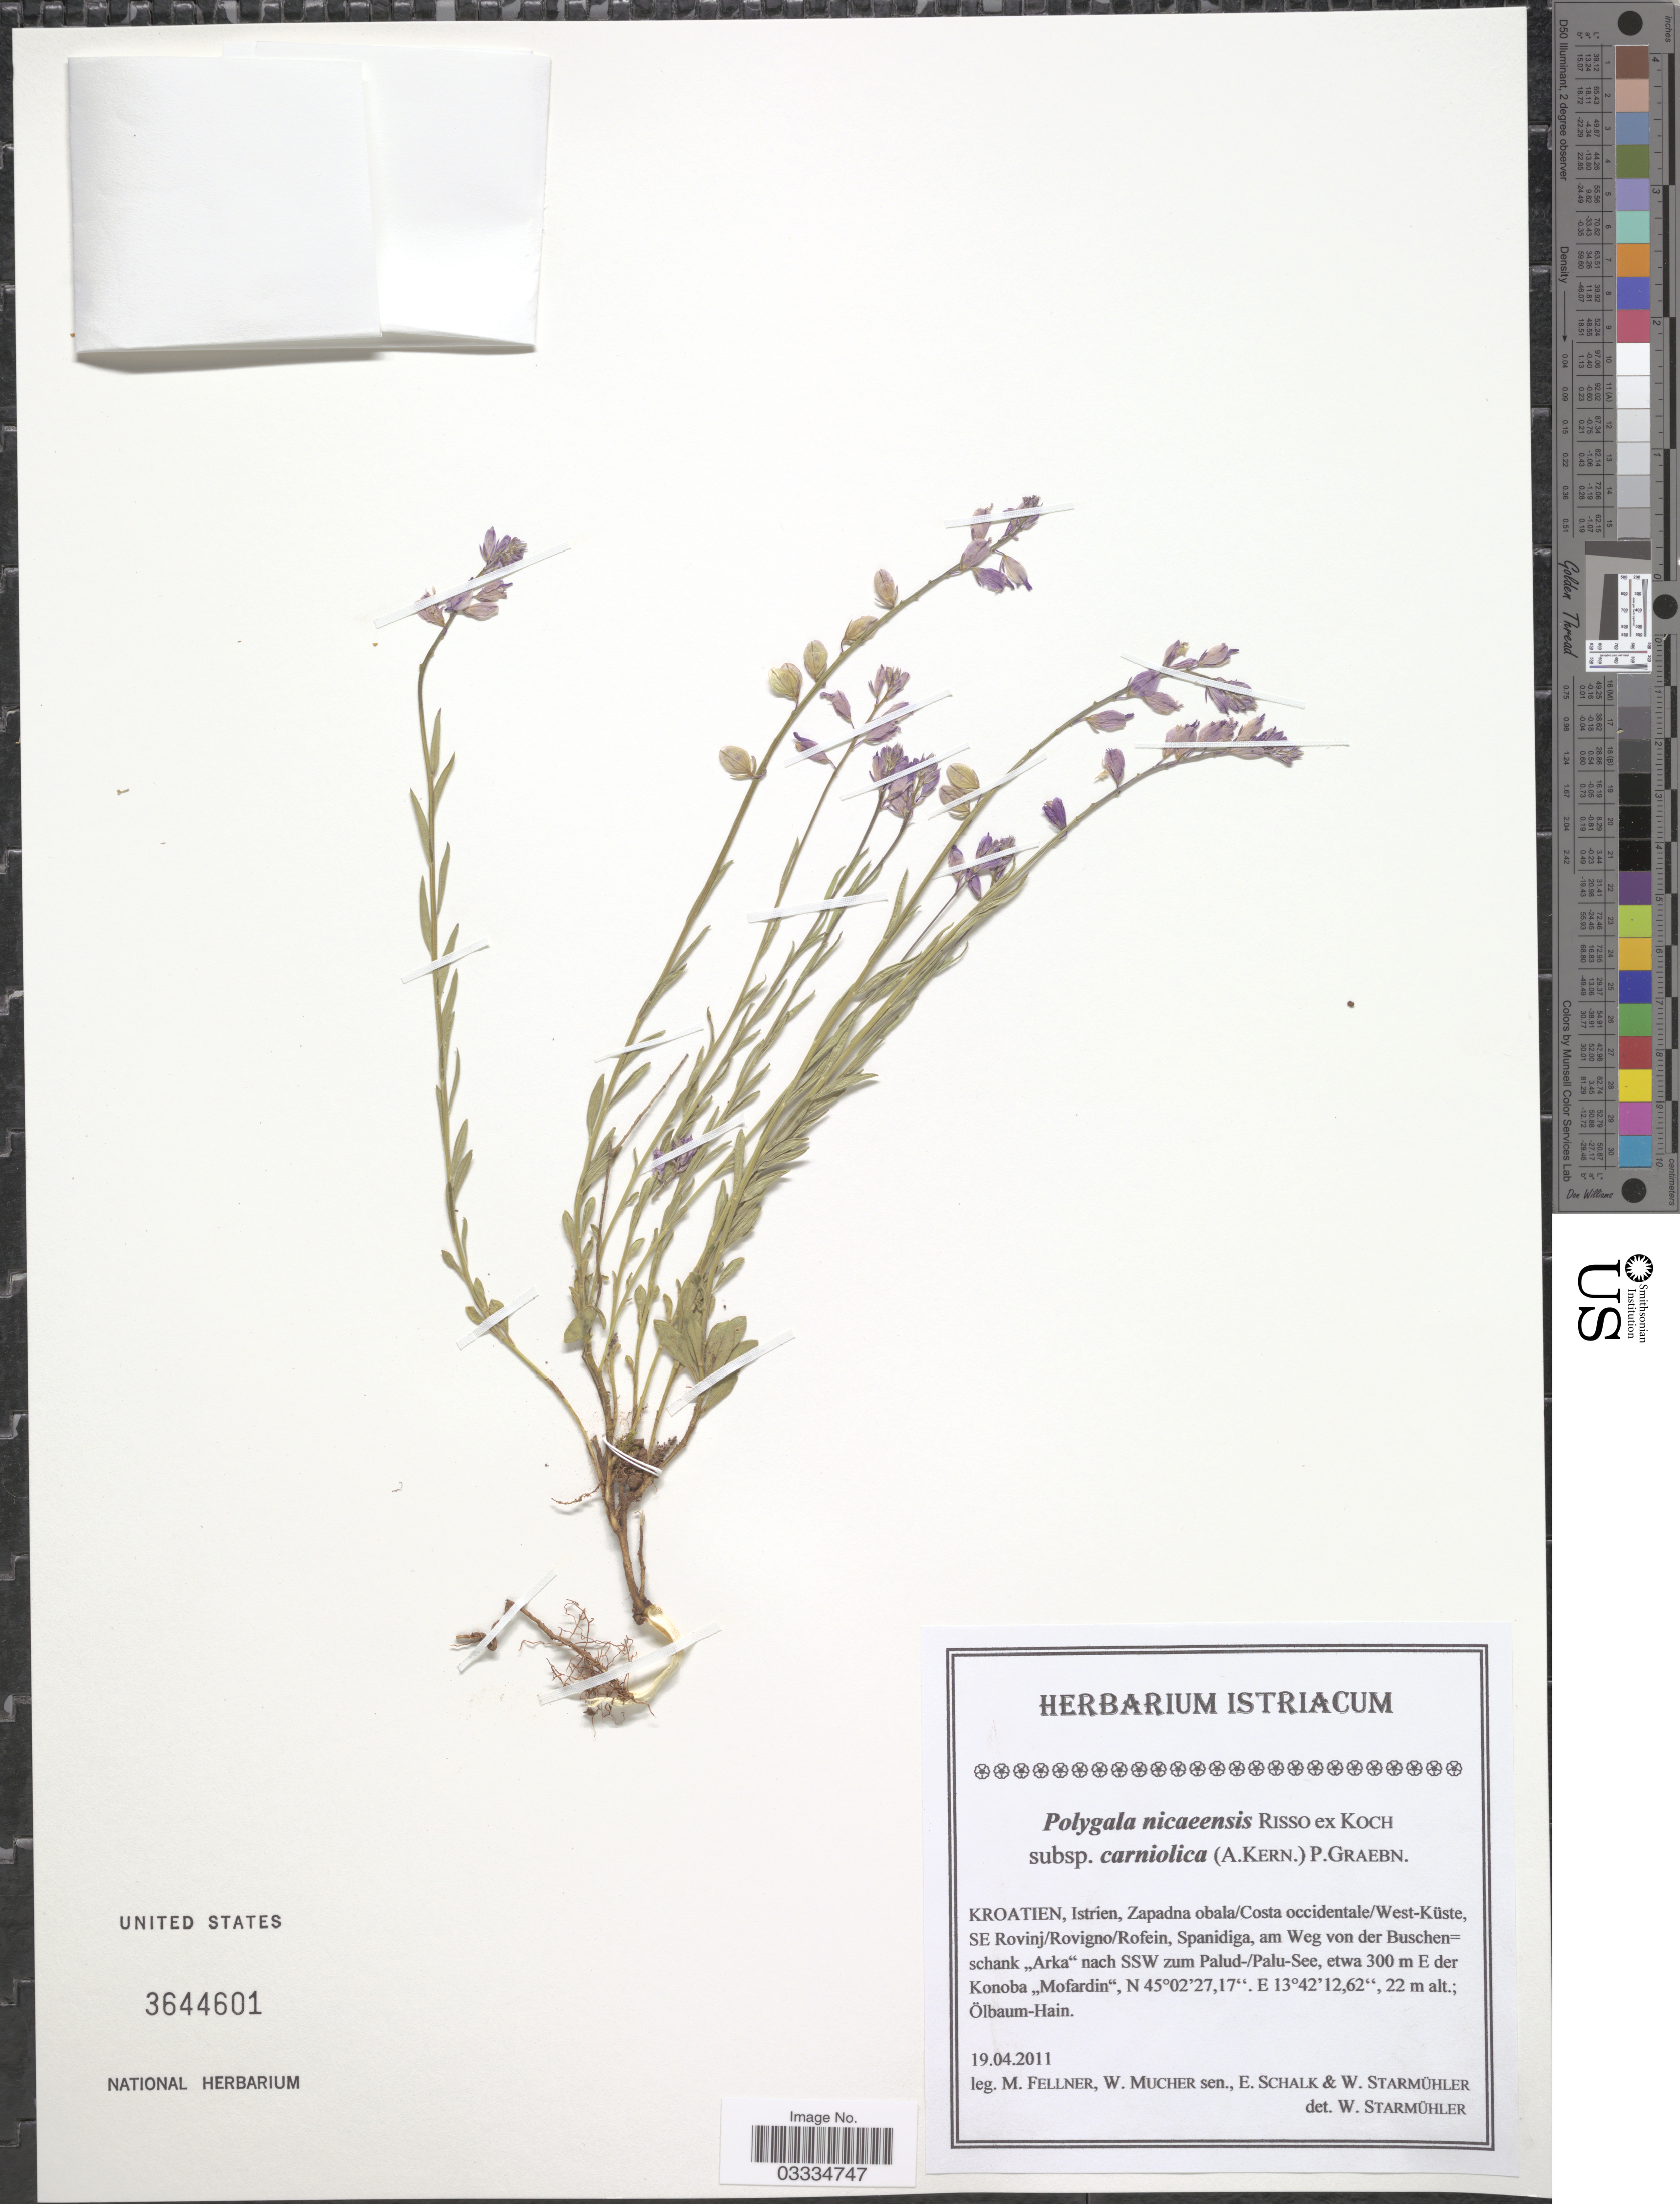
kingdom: Plantae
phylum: Tracheophyta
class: Magnoliopsida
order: Fabales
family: Polygalaceae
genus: Polygala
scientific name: Polygala nicaraguensis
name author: Chodat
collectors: M. Fellner, W. Mucher, E. Schalk & W. Starmühler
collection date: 2011-04-19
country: Croatia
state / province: Istria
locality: Istrien, Zapadna obala/ Costa occidentale/ West-Küste, SE Rovinj/Rovigno/Rofein, Spanidiga, am Weg von der Buschen=schank ,,Arka' nach SSW zum Palud-/Palu-See, etwa 300 m E der Konoba ,,Mofardin'. Ölbaum-Hain.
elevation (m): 22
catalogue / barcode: US 3644601